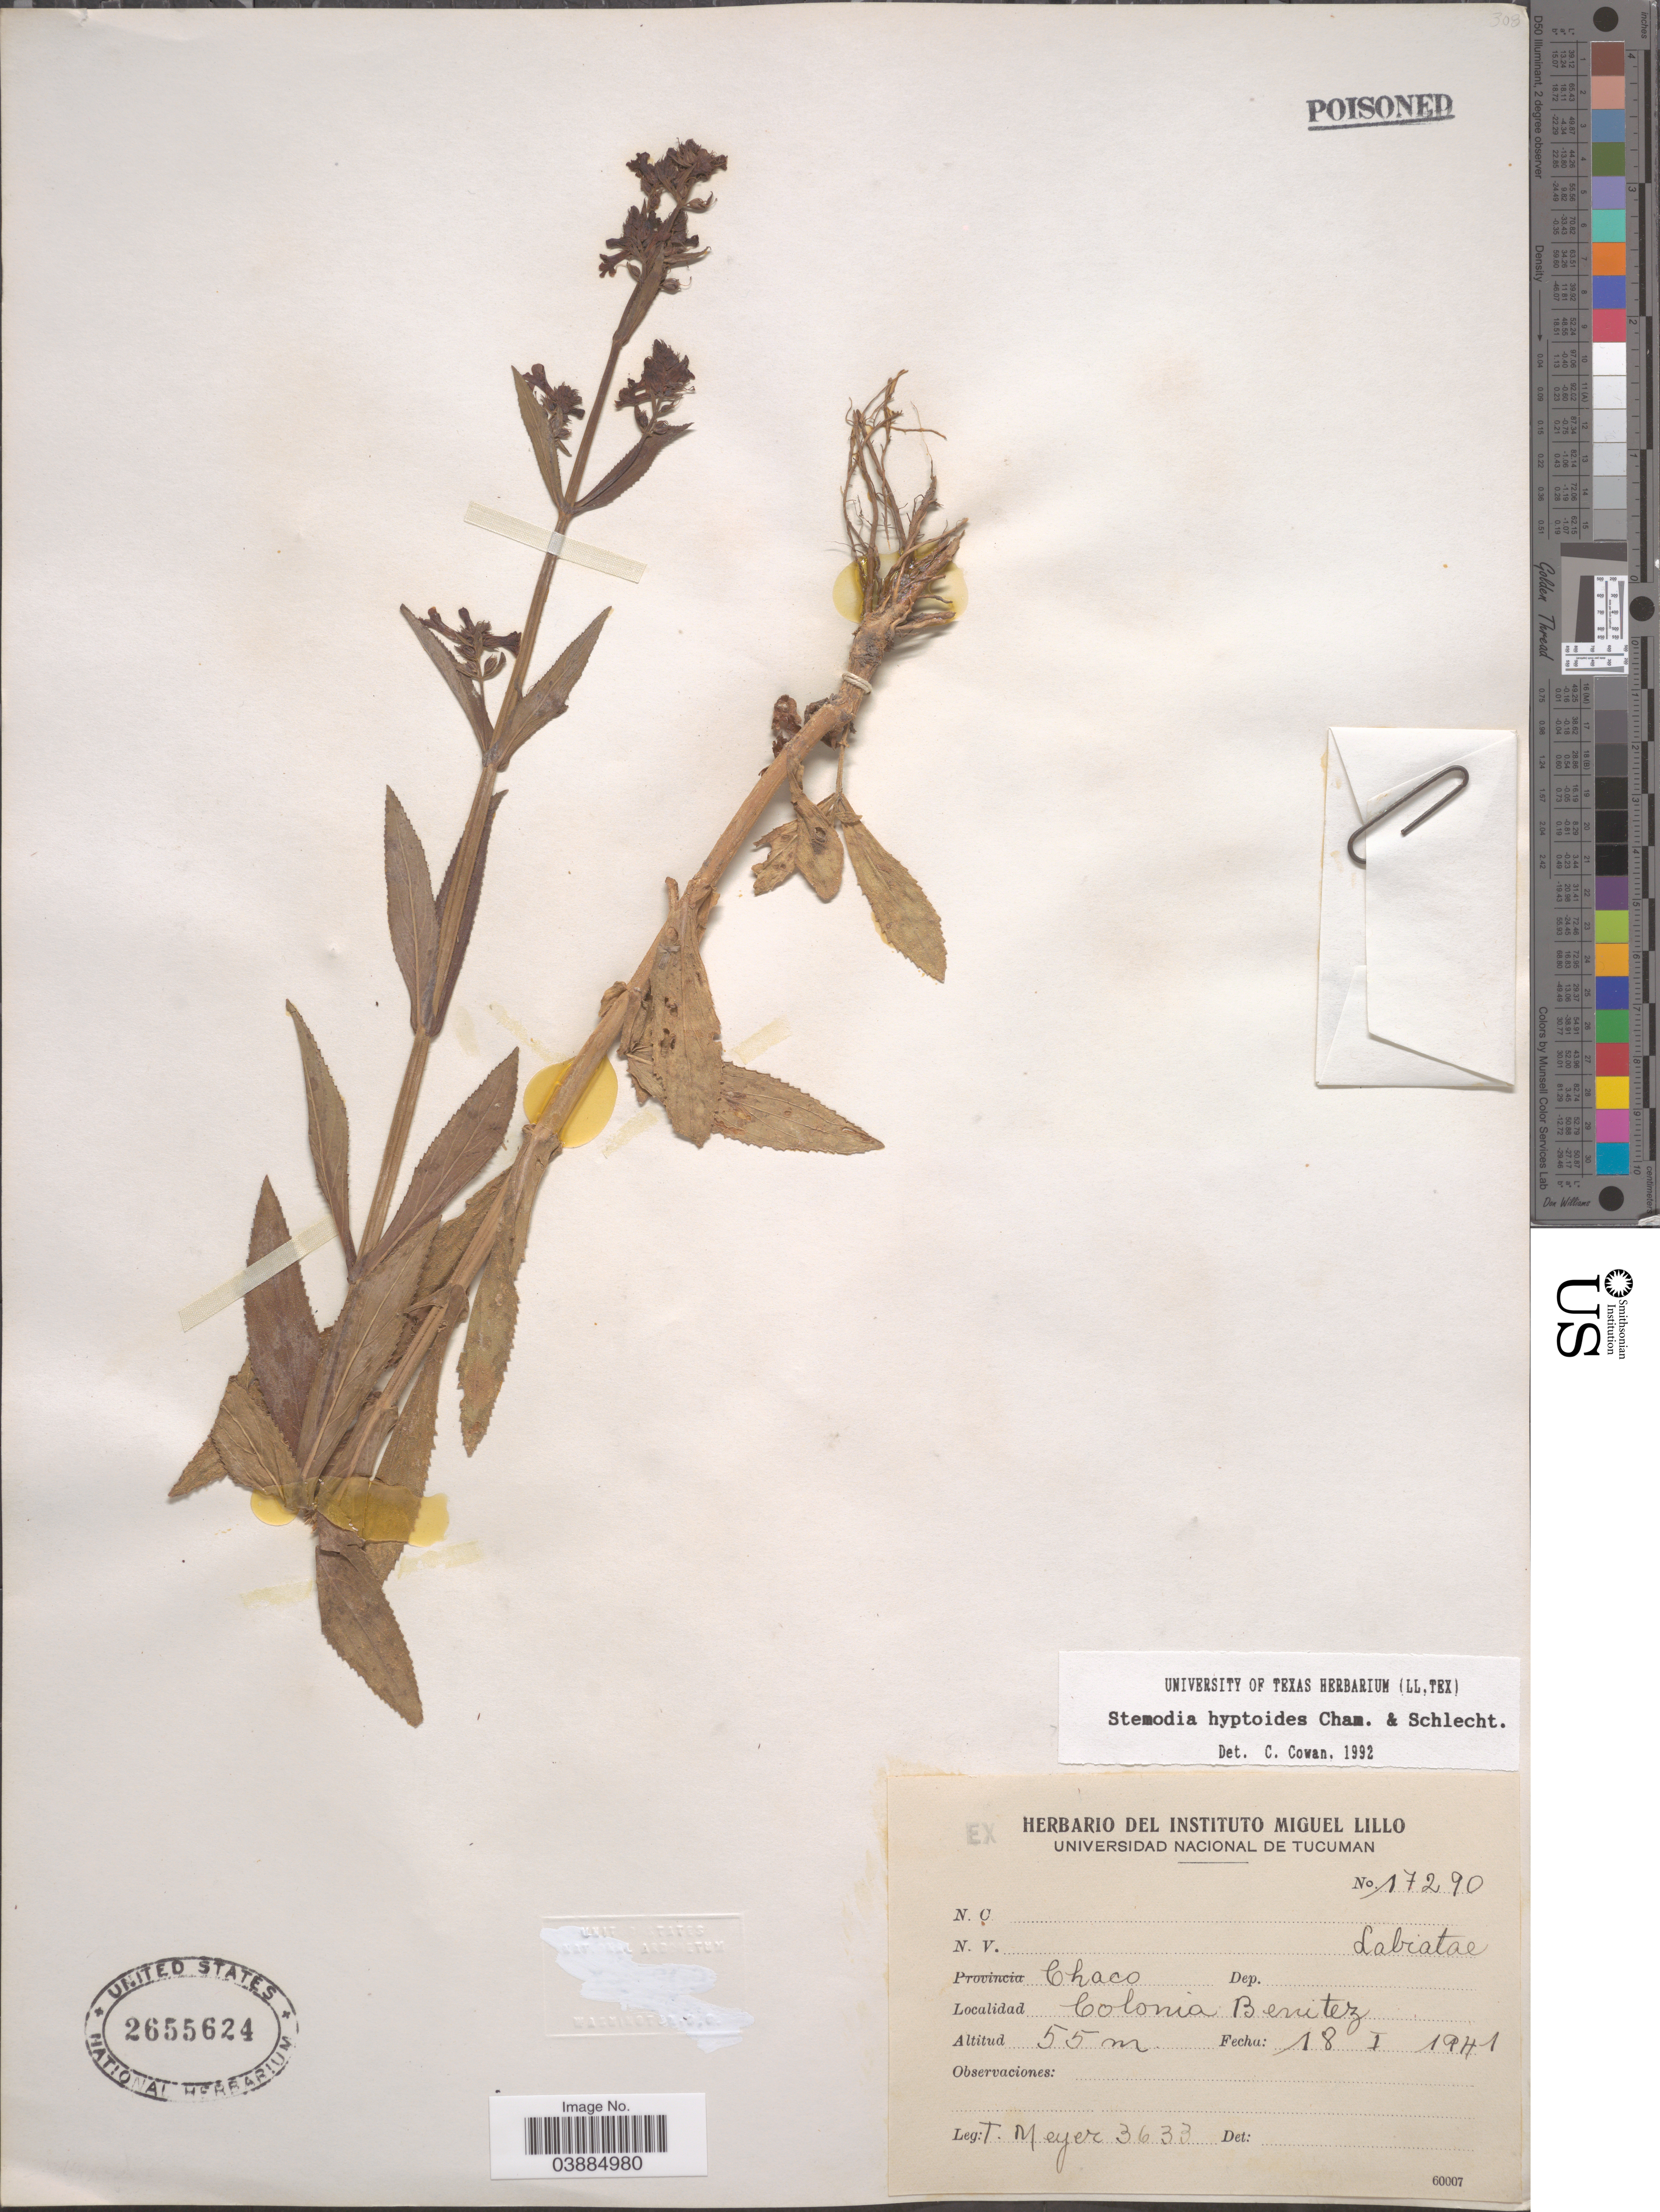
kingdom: Plantae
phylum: Tracheophyta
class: Magnoliopsida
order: Lamiales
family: Plantaginaceae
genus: Stemodia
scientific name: Stemodia hyptoides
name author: Cham. & Schltdl.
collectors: T. Meyer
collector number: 3633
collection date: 1941-01-18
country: Argentina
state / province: Chaco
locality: Colonia Benitez.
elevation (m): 55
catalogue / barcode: US 2655624